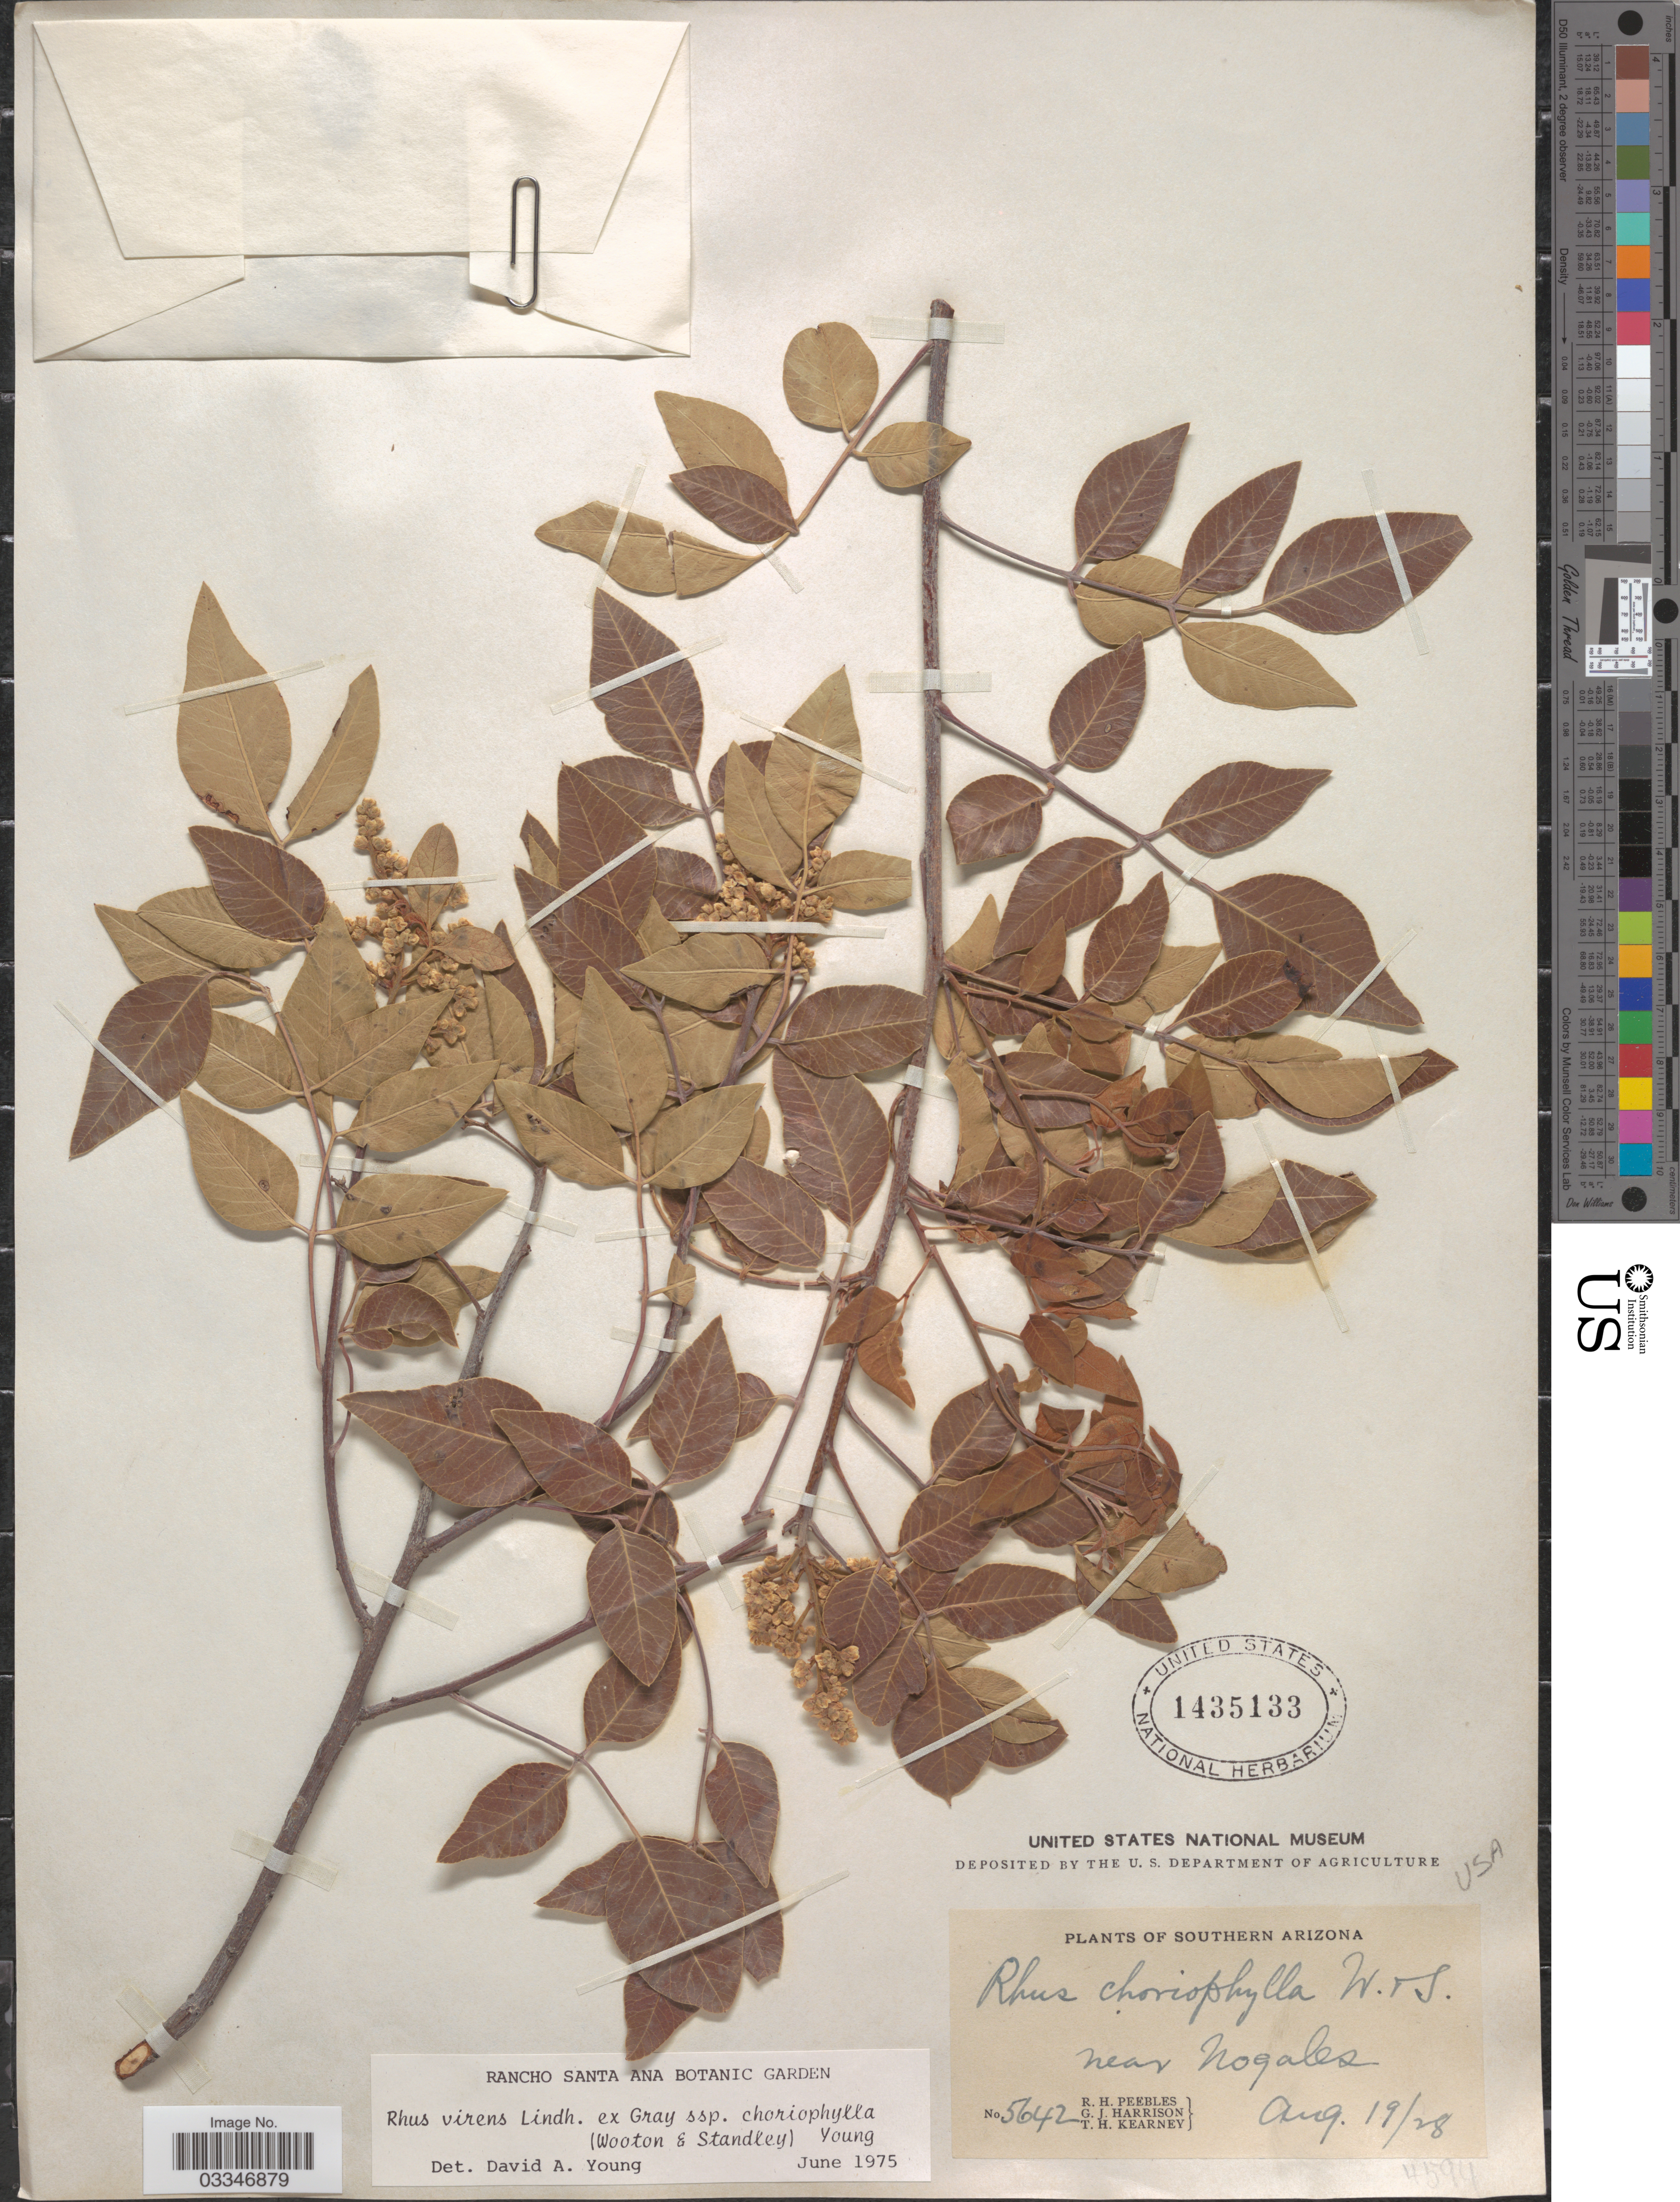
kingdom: Plantae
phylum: Tracheophyta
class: Magnoliopsida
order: Sapindales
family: Anacardiaceae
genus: Rhus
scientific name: Rhus virens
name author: Lindh. ex A. Gray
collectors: R. H. Peebles, G. J. Harrison & T. H. Kearney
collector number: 5642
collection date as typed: Transcribed d/m/y: 19/8/28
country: United States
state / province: Arizona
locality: Southern Arizona, Near Nogales.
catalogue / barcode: US 1435133